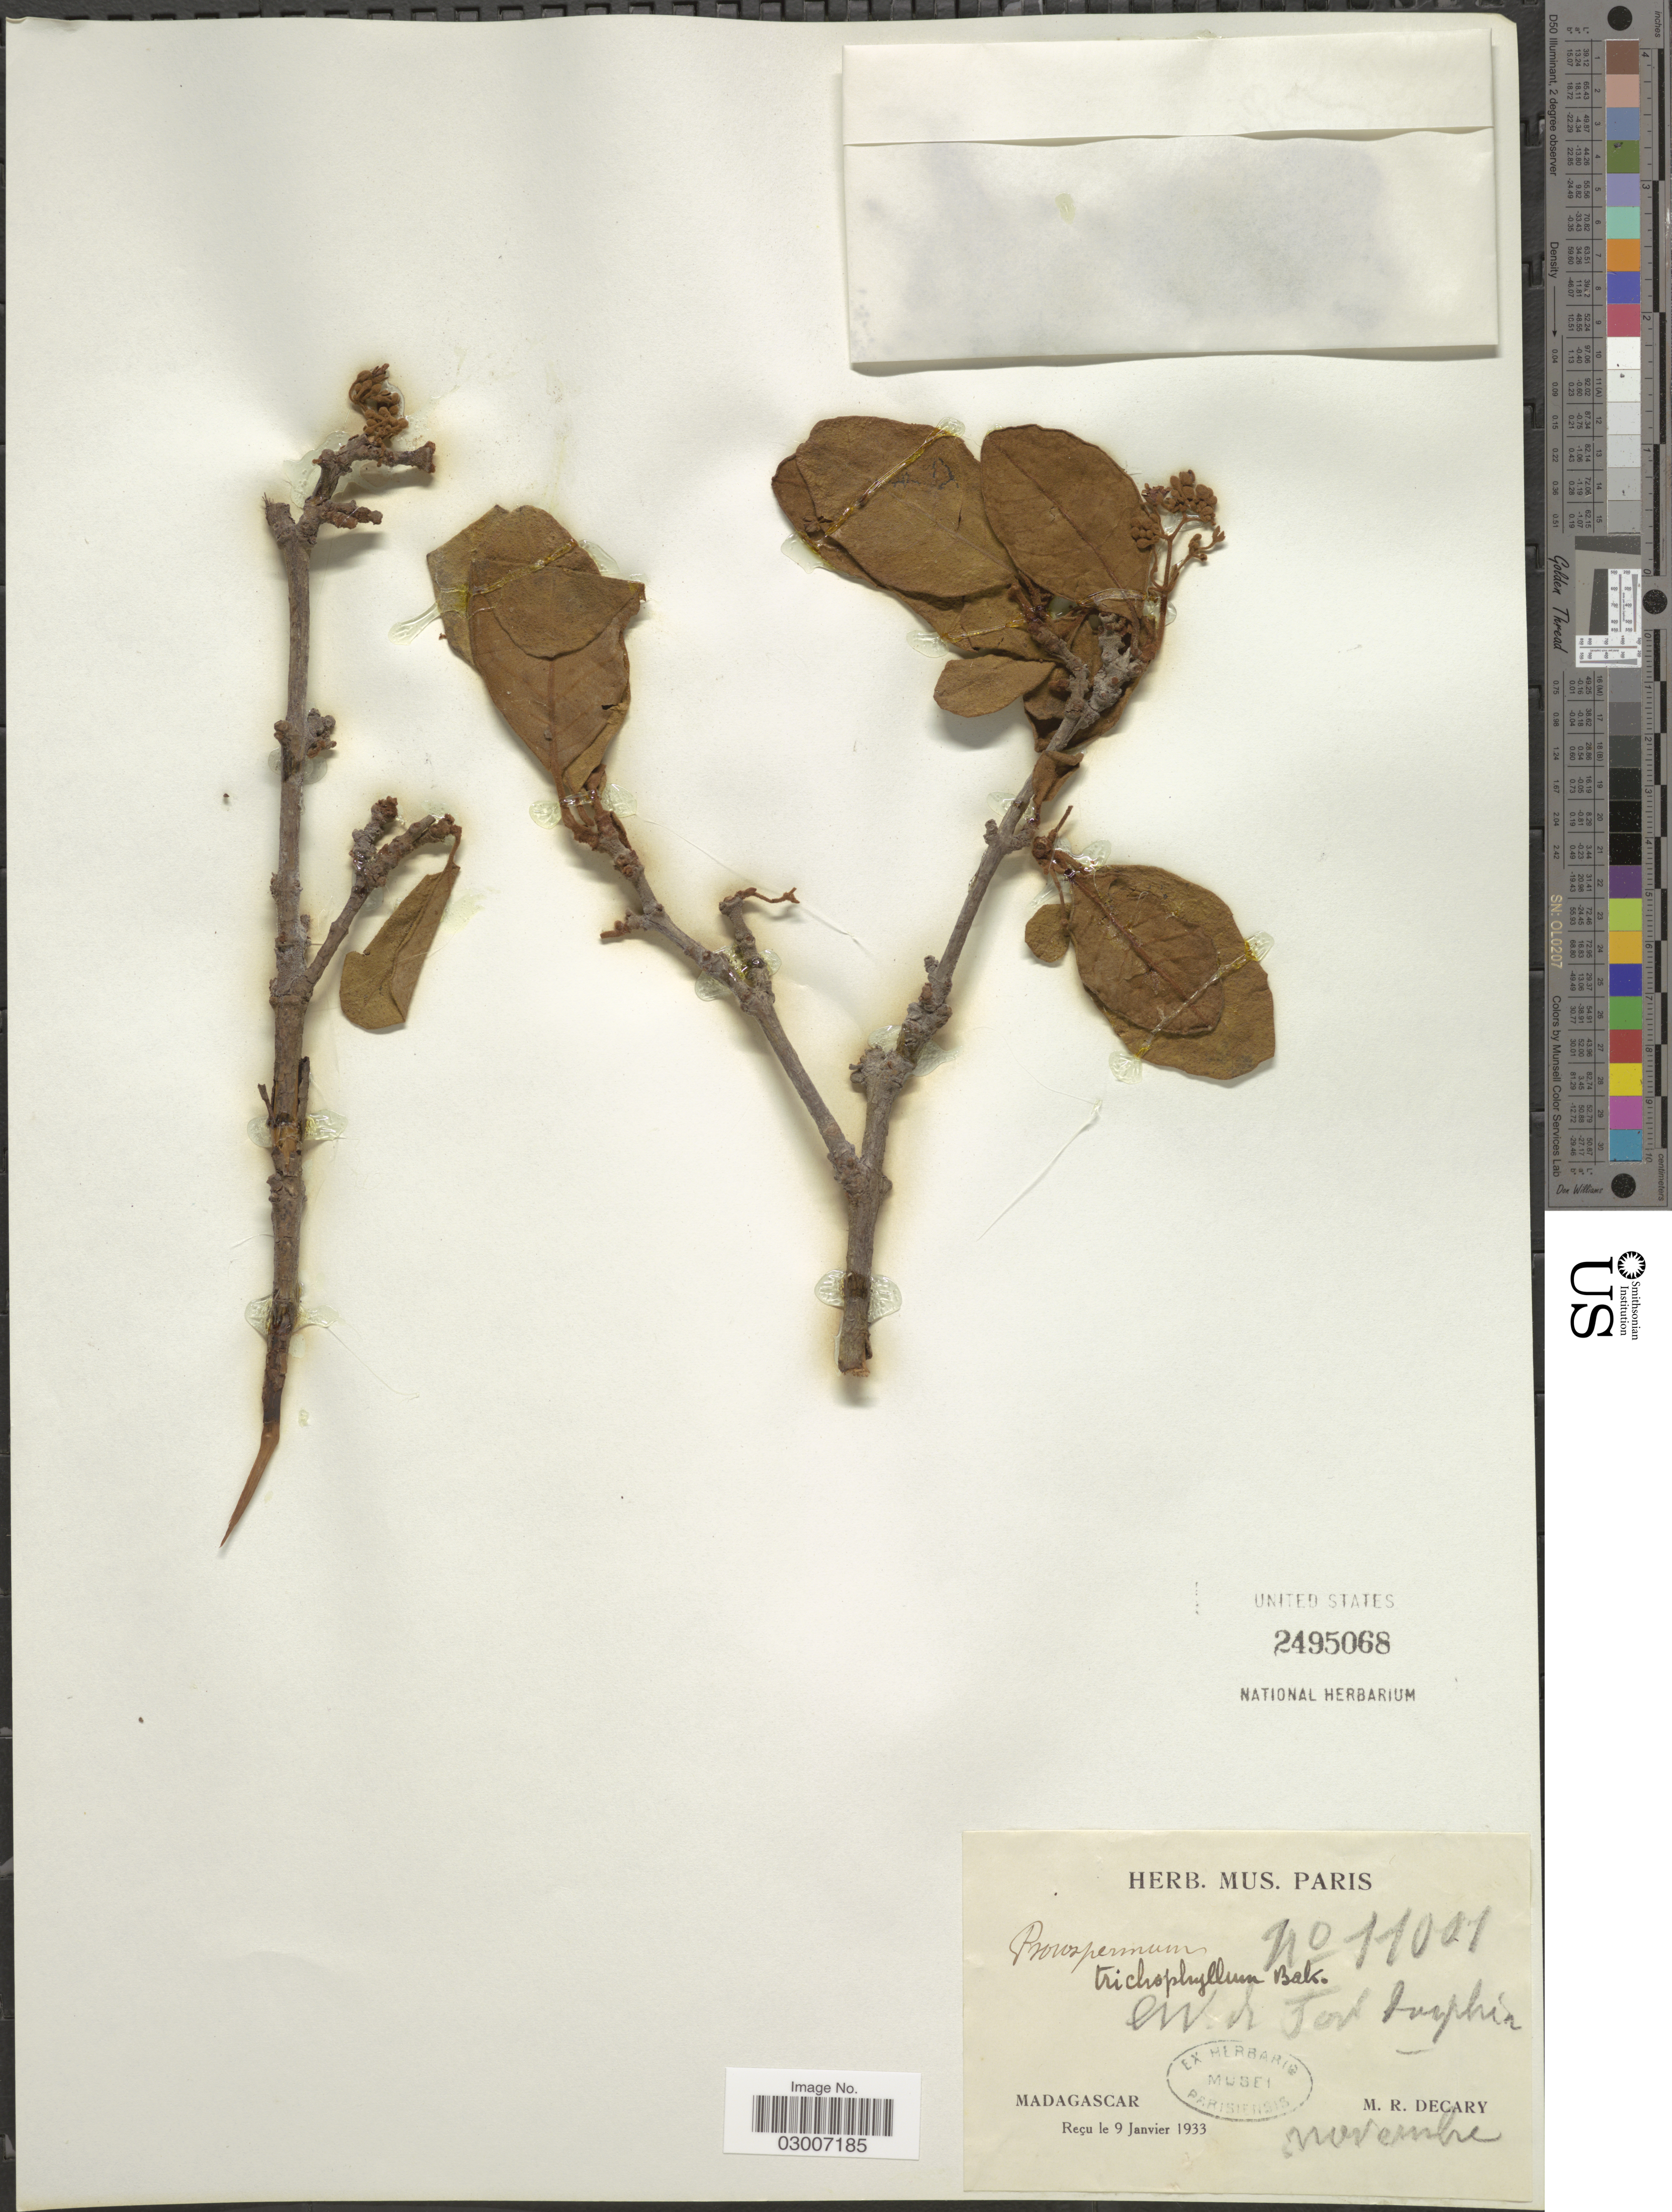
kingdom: Plantae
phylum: Tracheophyta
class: Magnoliopsida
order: Malpighiales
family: Hypericaceae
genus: Psorospermum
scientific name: Psorospermum trichophyllum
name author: Baker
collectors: R. Decary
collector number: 11001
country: Madagascar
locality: En de Fort Dauphin.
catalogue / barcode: US 2495068